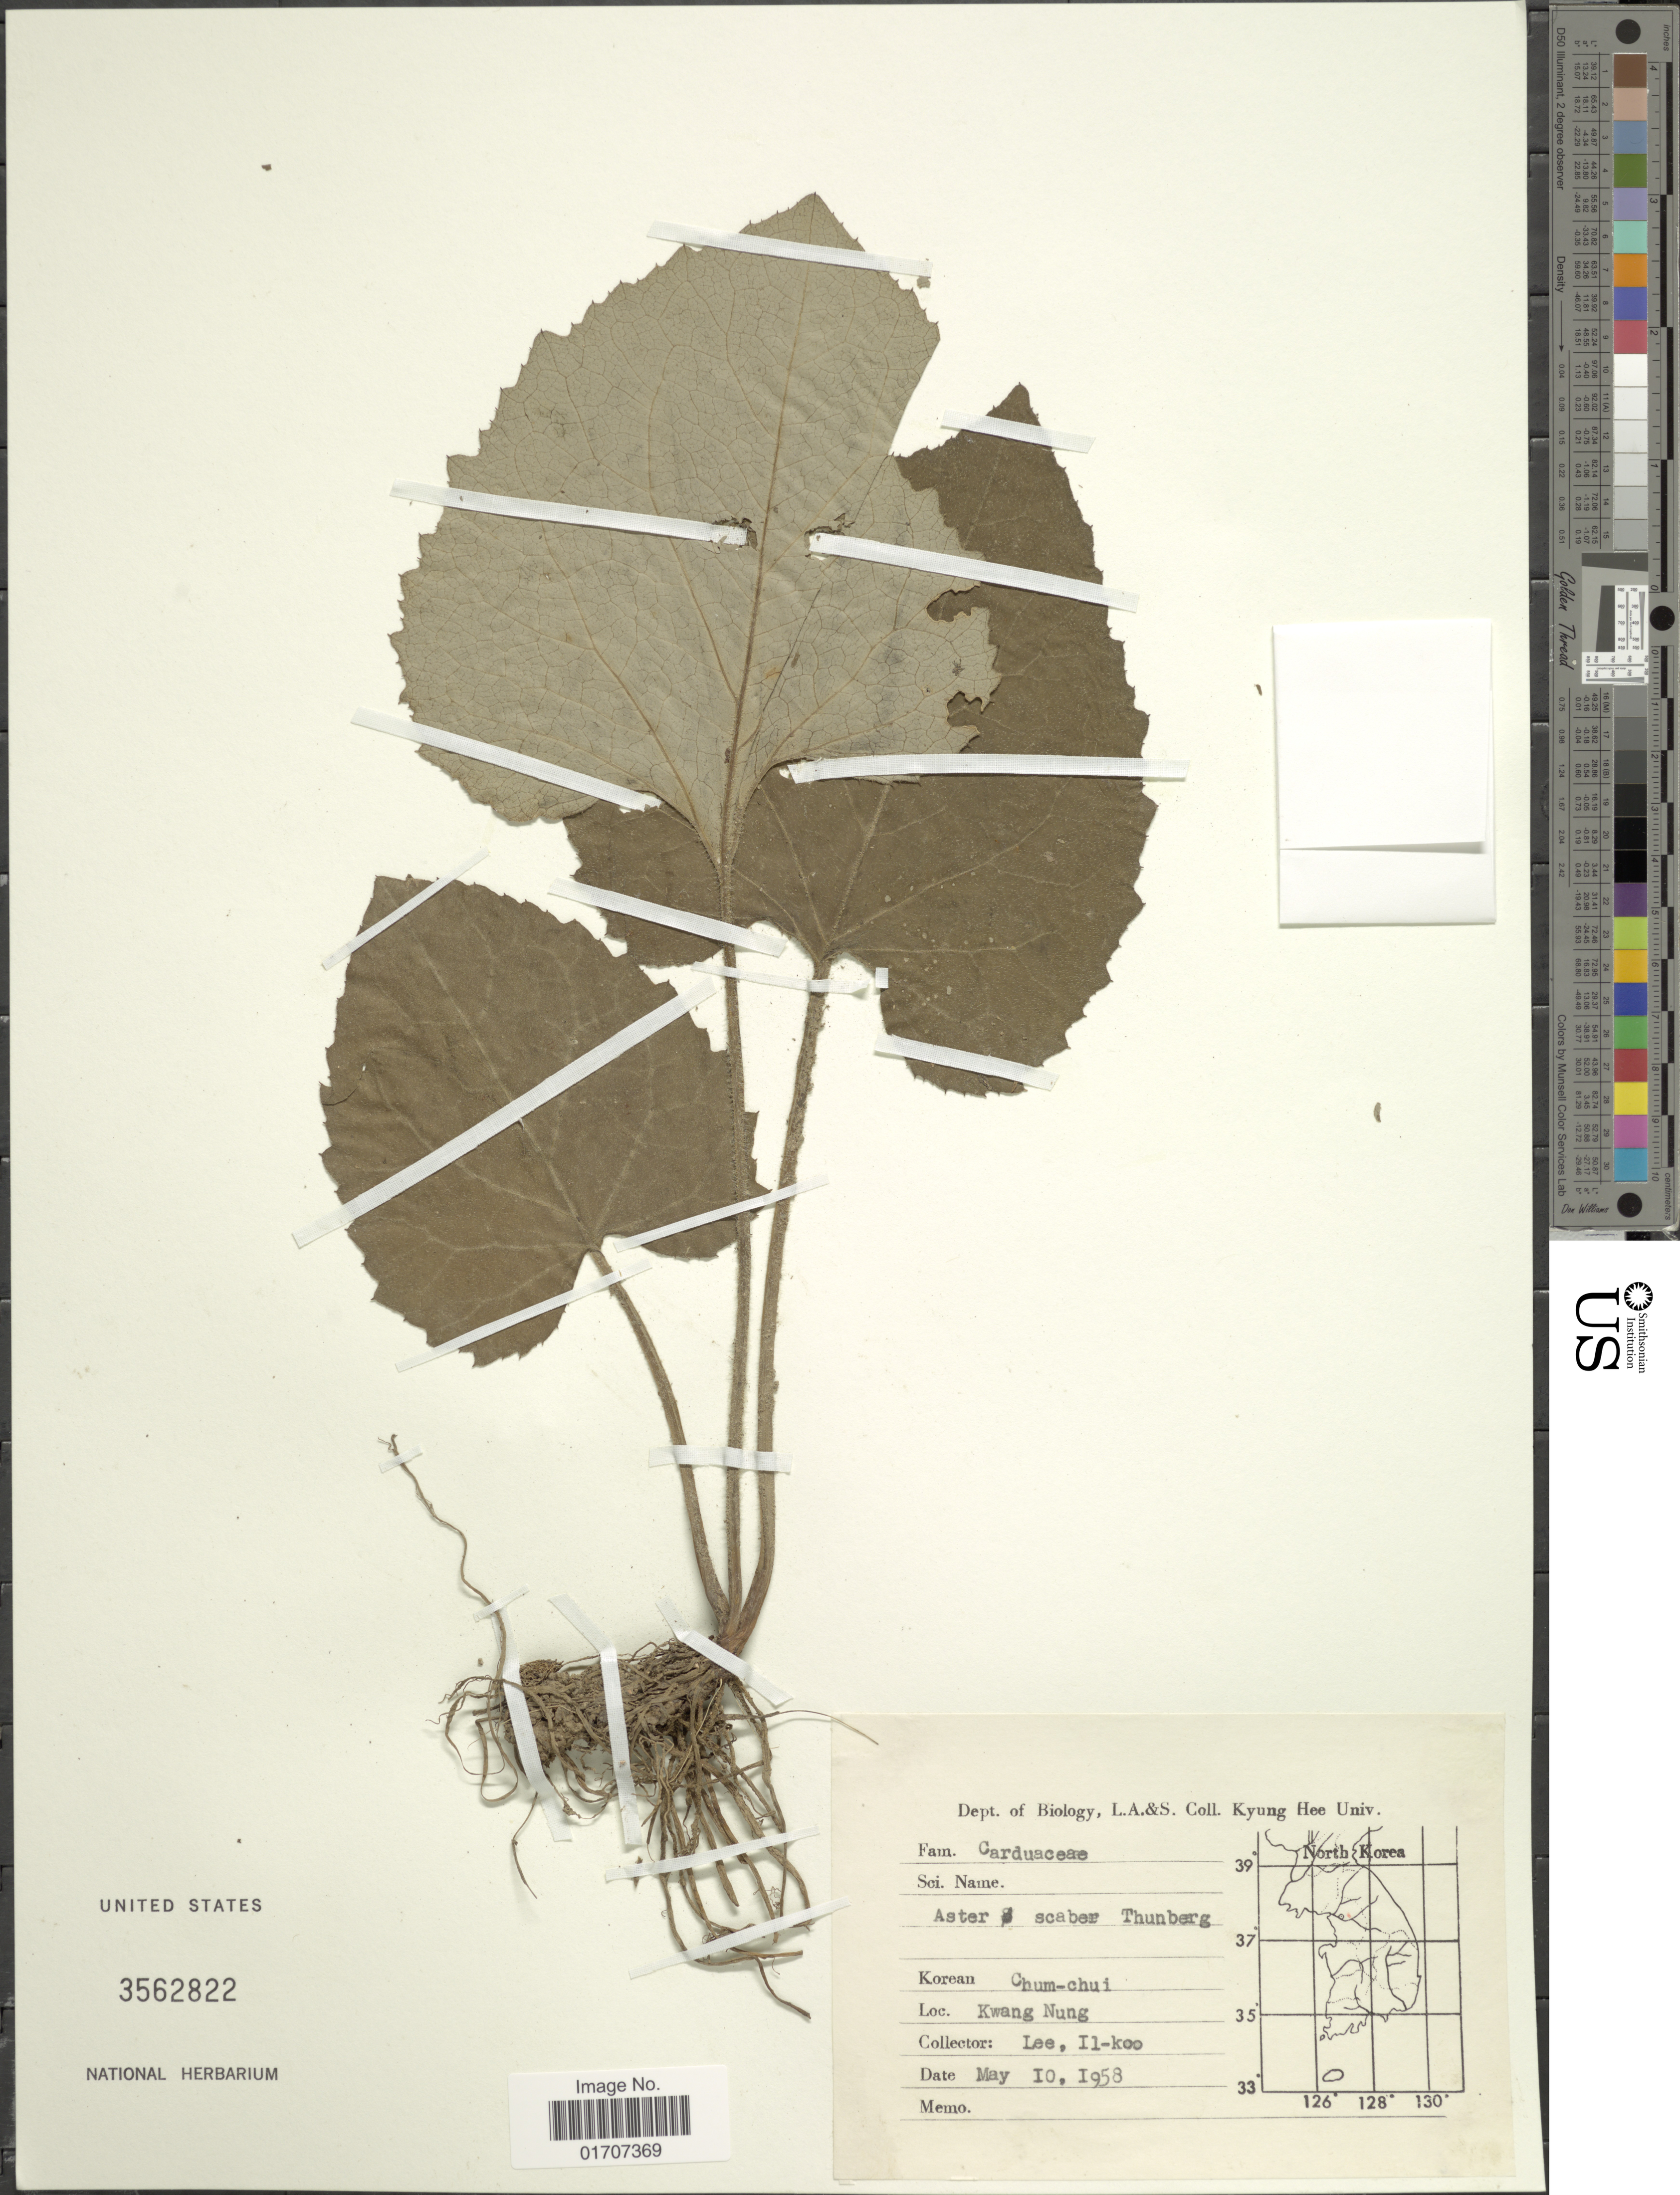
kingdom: Plantae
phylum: Tracheophyta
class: Magnoliopsida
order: Asterales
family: Asteraceae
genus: Doellingeria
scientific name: Doellingeria scabra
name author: (Thunb.) Nees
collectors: I. Lee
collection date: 1958-05-10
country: South Korea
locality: Kwang Nung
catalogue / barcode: US 3562822